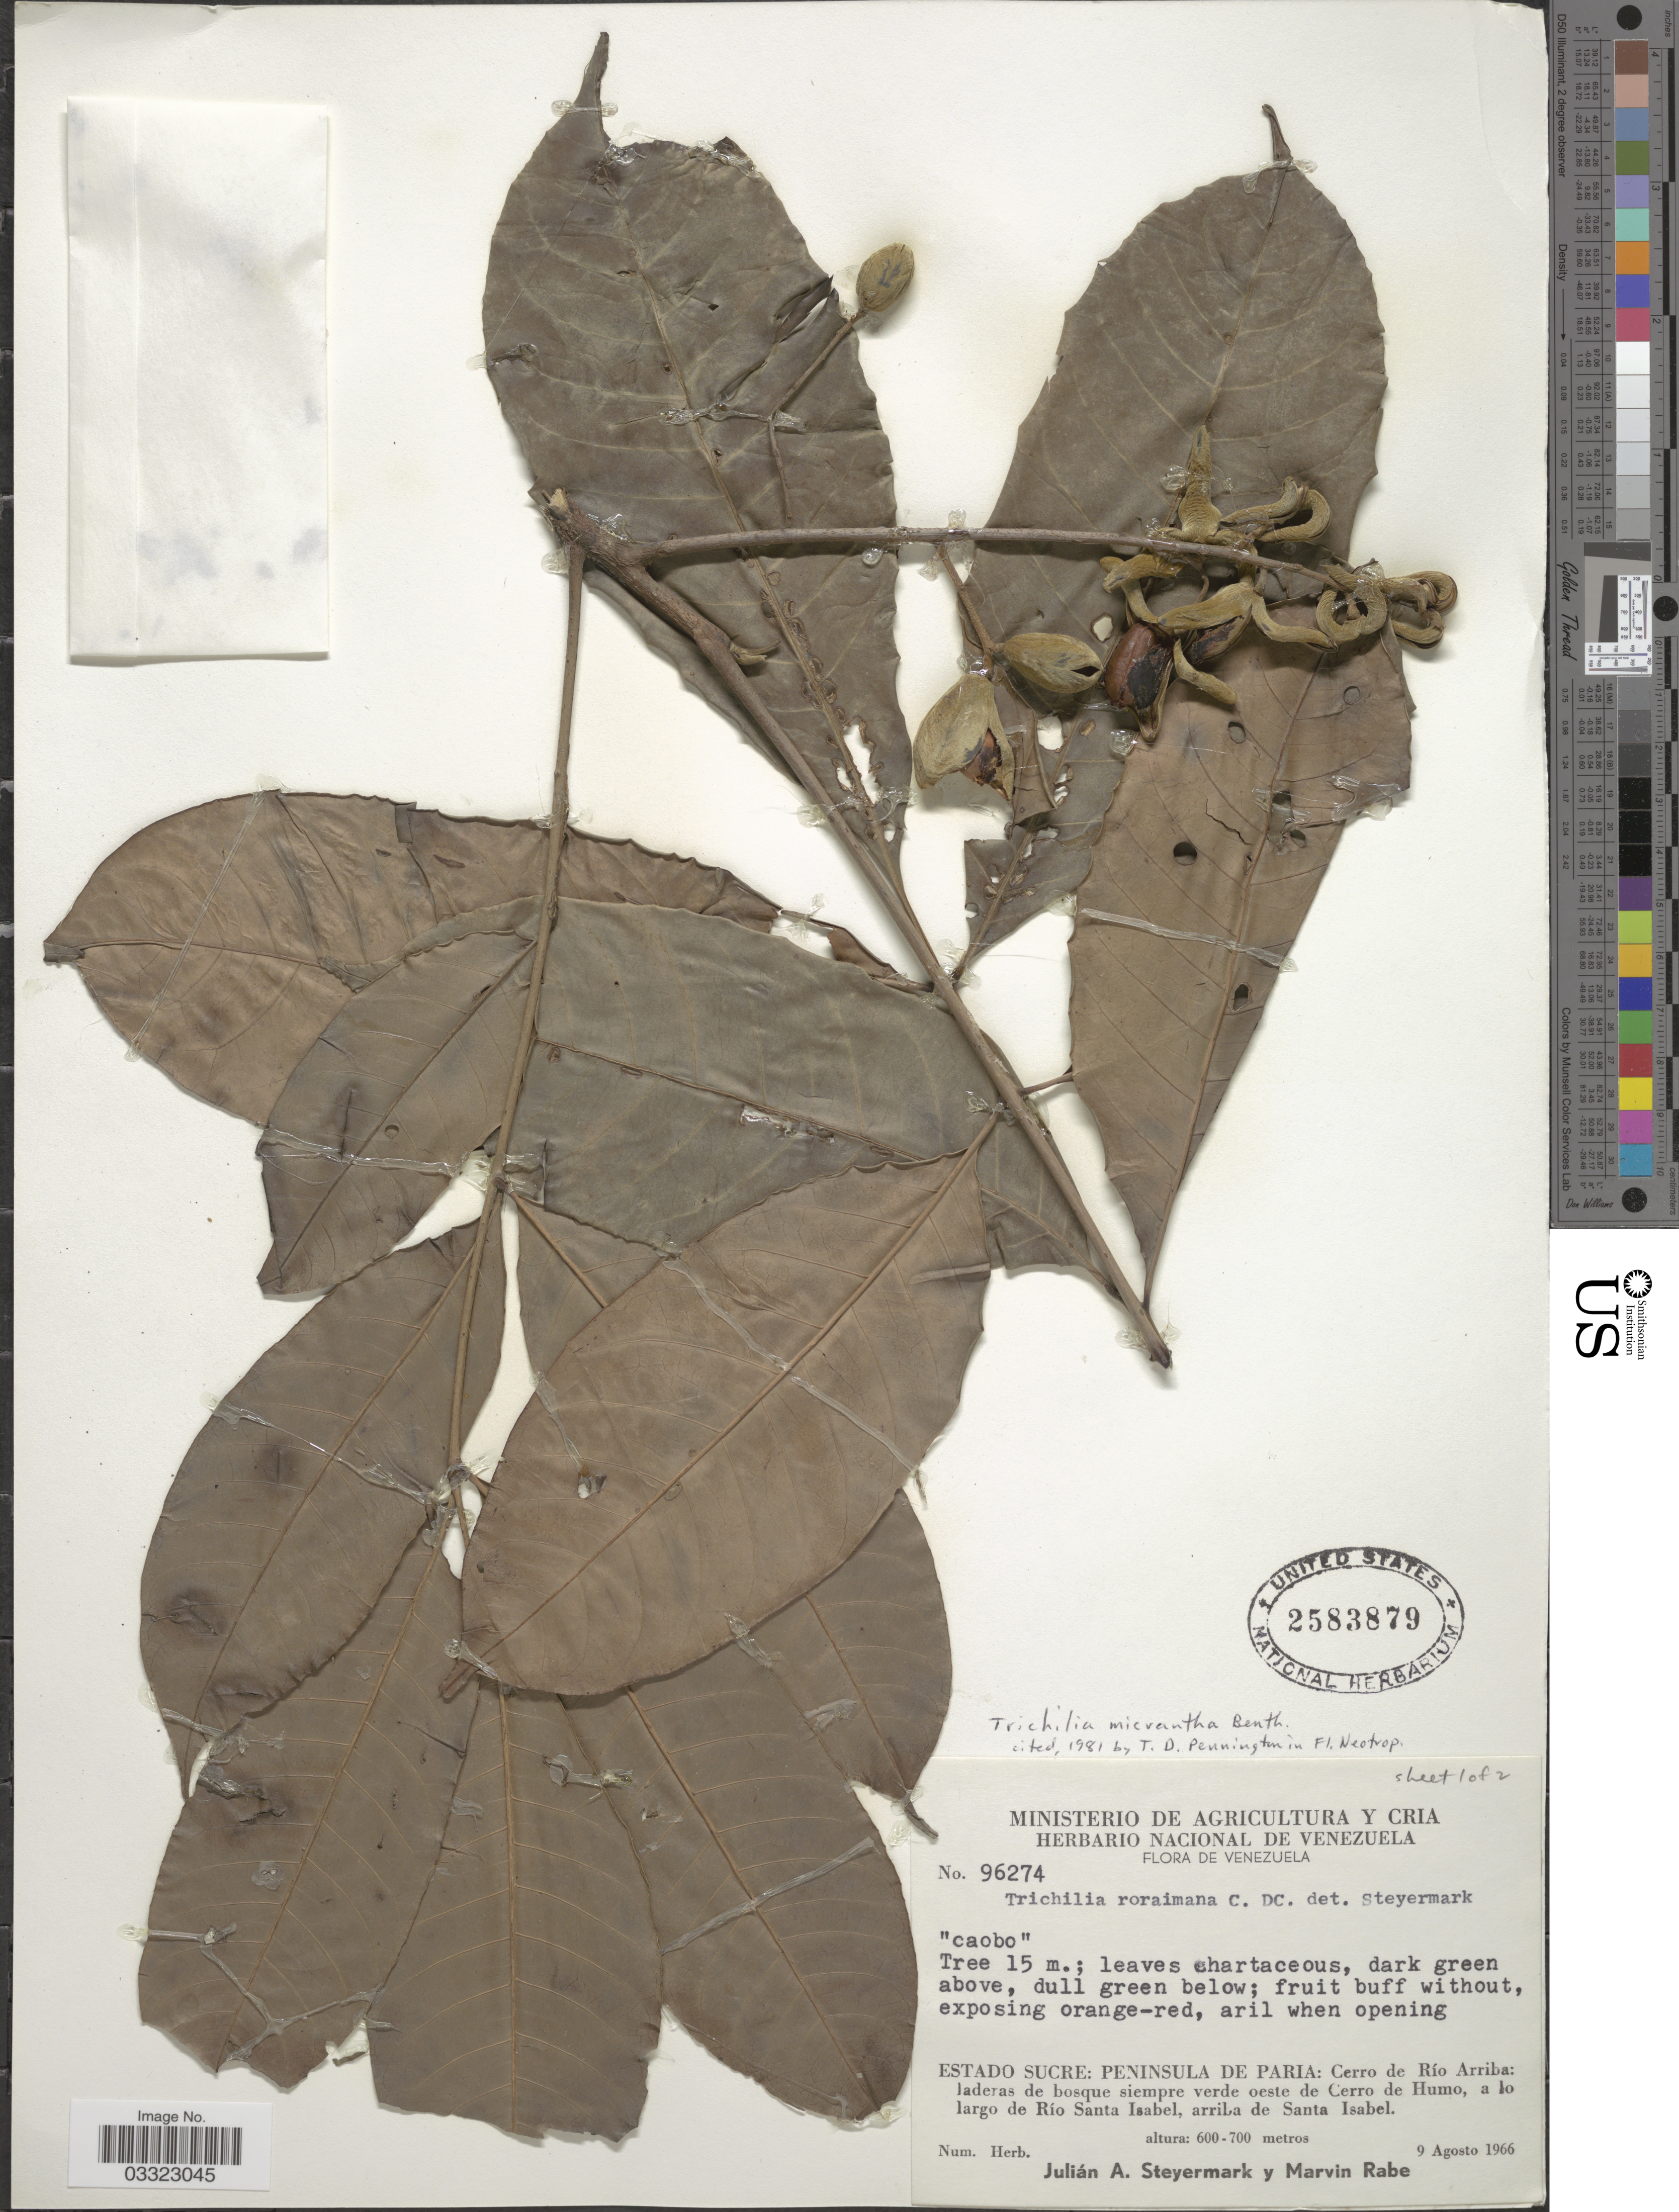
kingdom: Plantae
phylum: Tracheophyta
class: Magnoliopsida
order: Sapindales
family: Meliaceae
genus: Trichilia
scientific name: Trichilia micrantha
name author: Benth.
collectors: J. Steyermark & M. Rabe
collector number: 96274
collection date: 1966-08-09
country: Venezuela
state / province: Sucre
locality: Peninsula de Paria: Cerro de Río Arriba: laderas de bosque siempre verde oeste de Cerro de Humo, a lo largo de Río Santa Isabel, arriba de Santa Isabel.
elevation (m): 600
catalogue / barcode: US 2583879